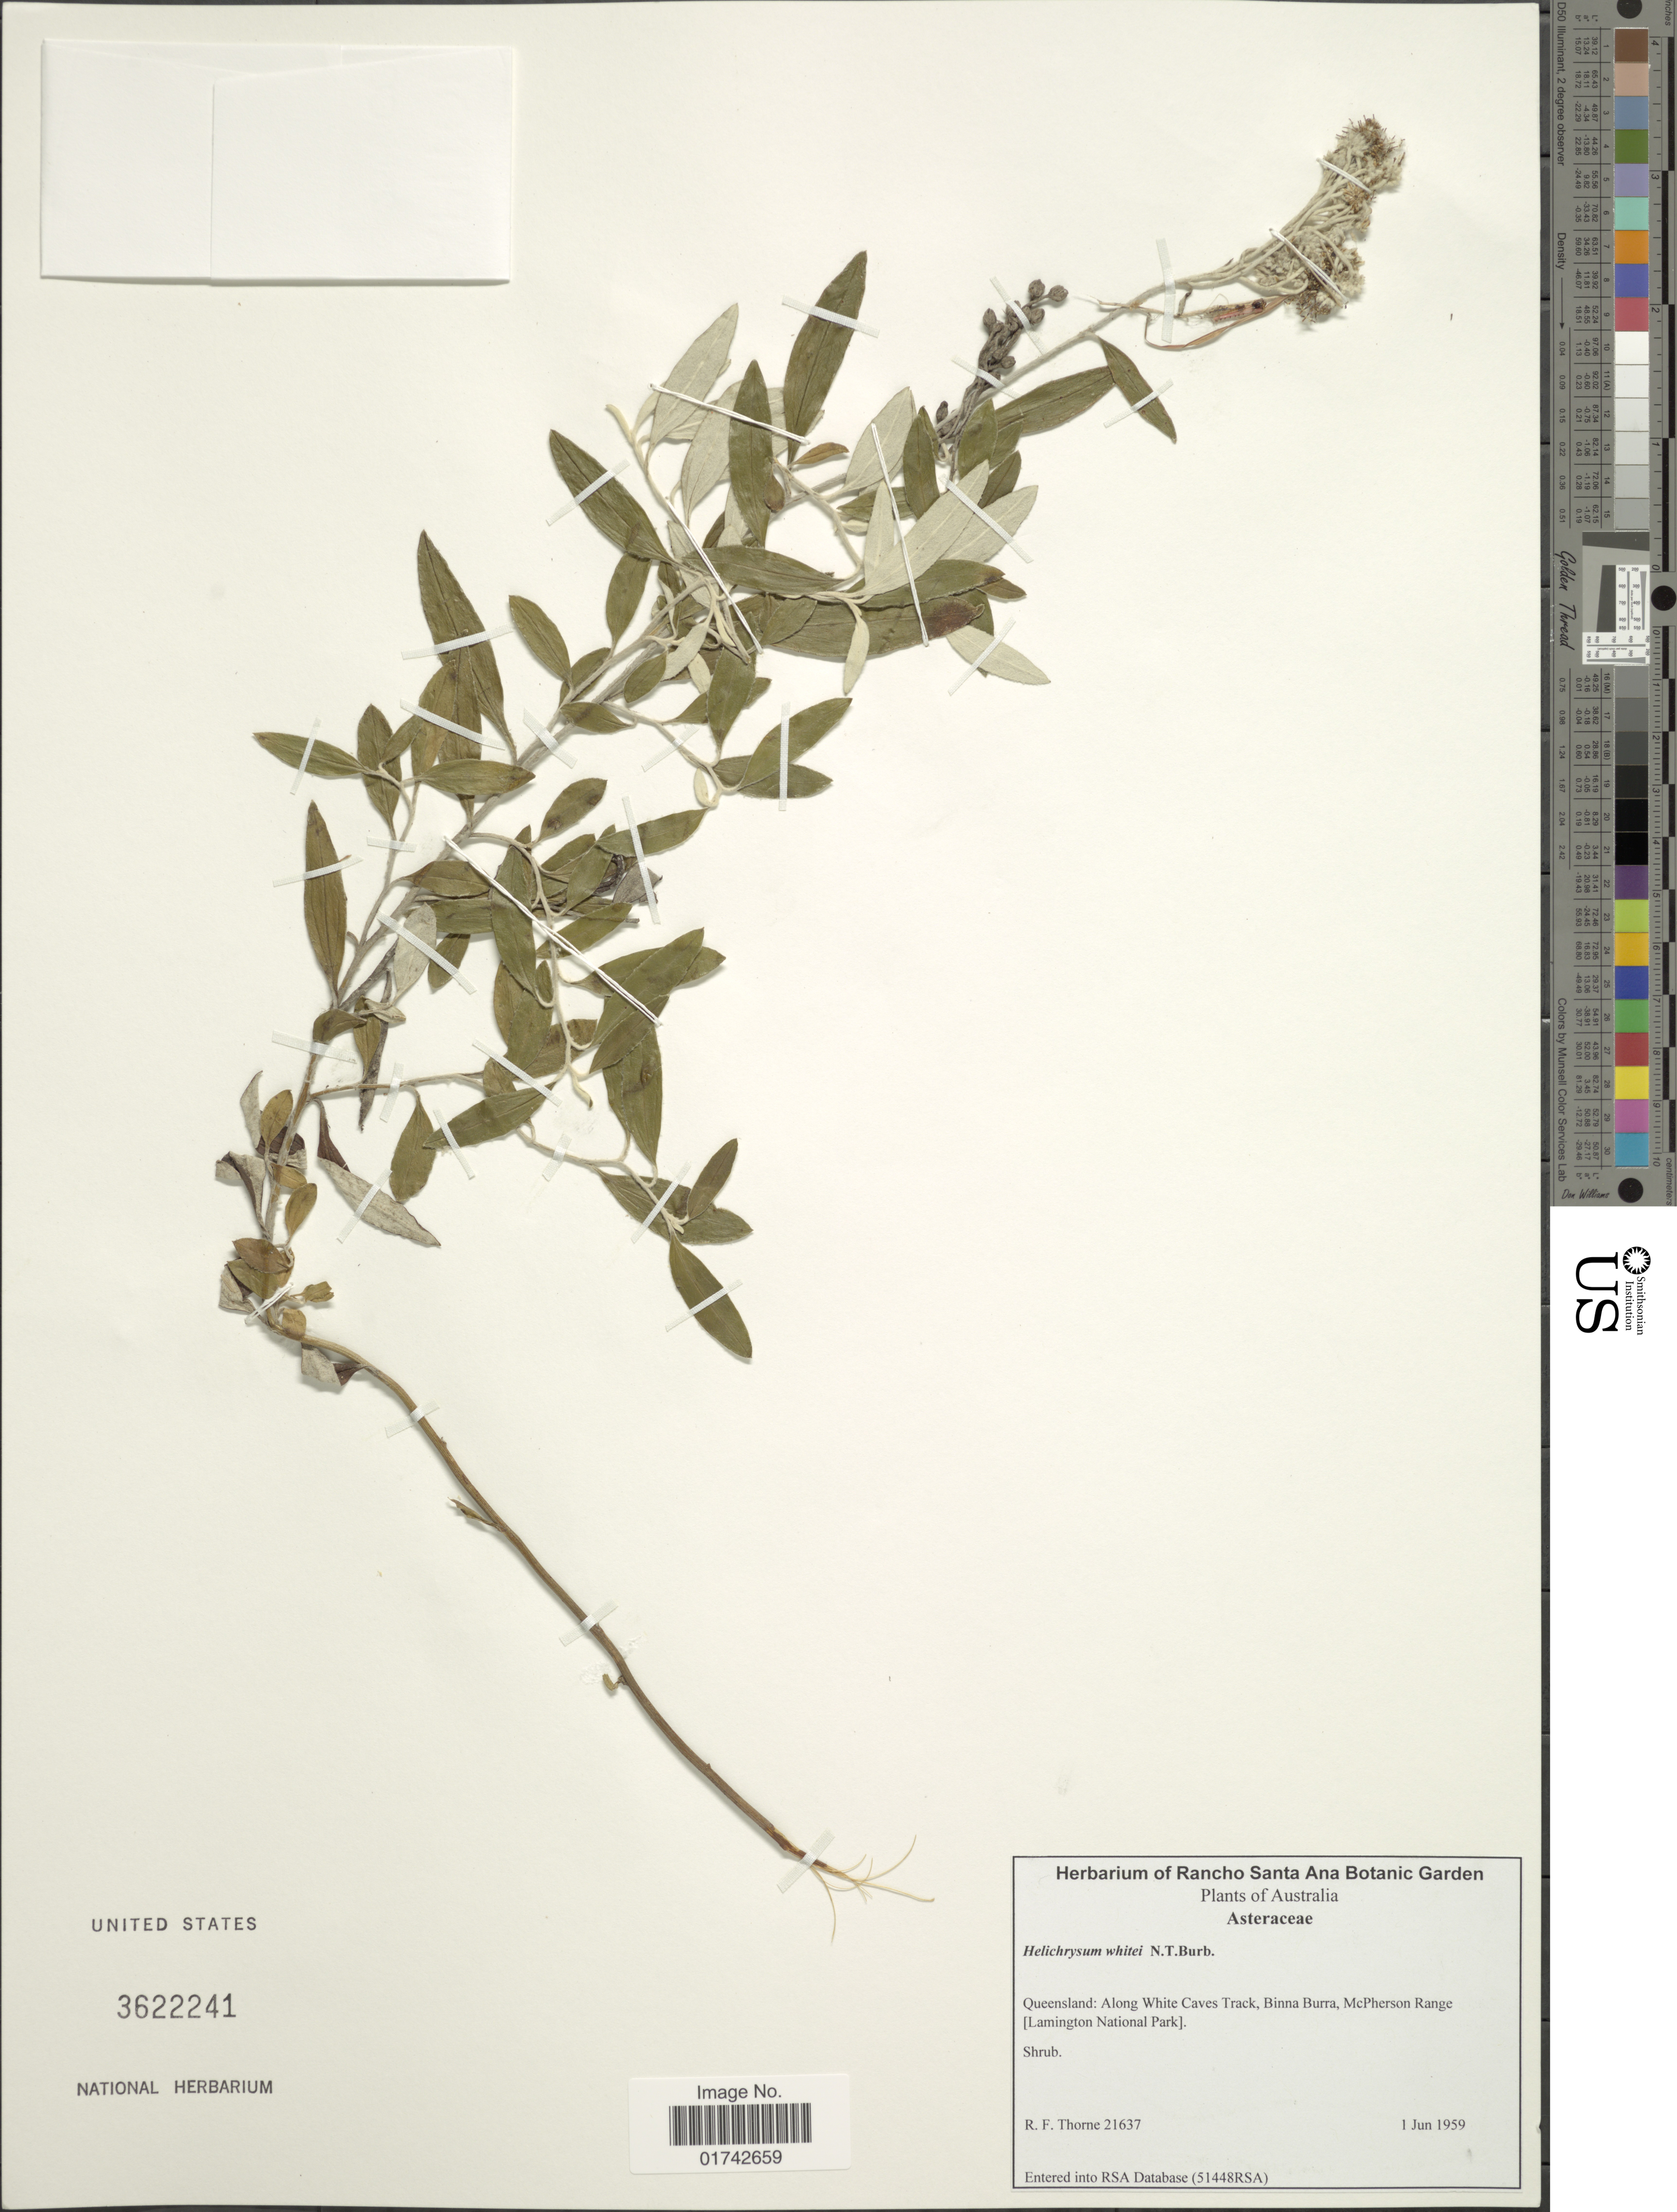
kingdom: Plantae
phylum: Tracheophyta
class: Magnoliopsida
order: Asterales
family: Asteraceae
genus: Helichrysum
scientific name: Helichrysum wittei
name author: Hutch. & B.L. Burtt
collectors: R. F. Thorne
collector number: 21637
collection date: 1959-06-01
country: Australia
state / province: Queensland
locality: Along White Caves, Binna Burra, McPherson Range (Lamington National Park)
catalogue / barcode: US 3622241